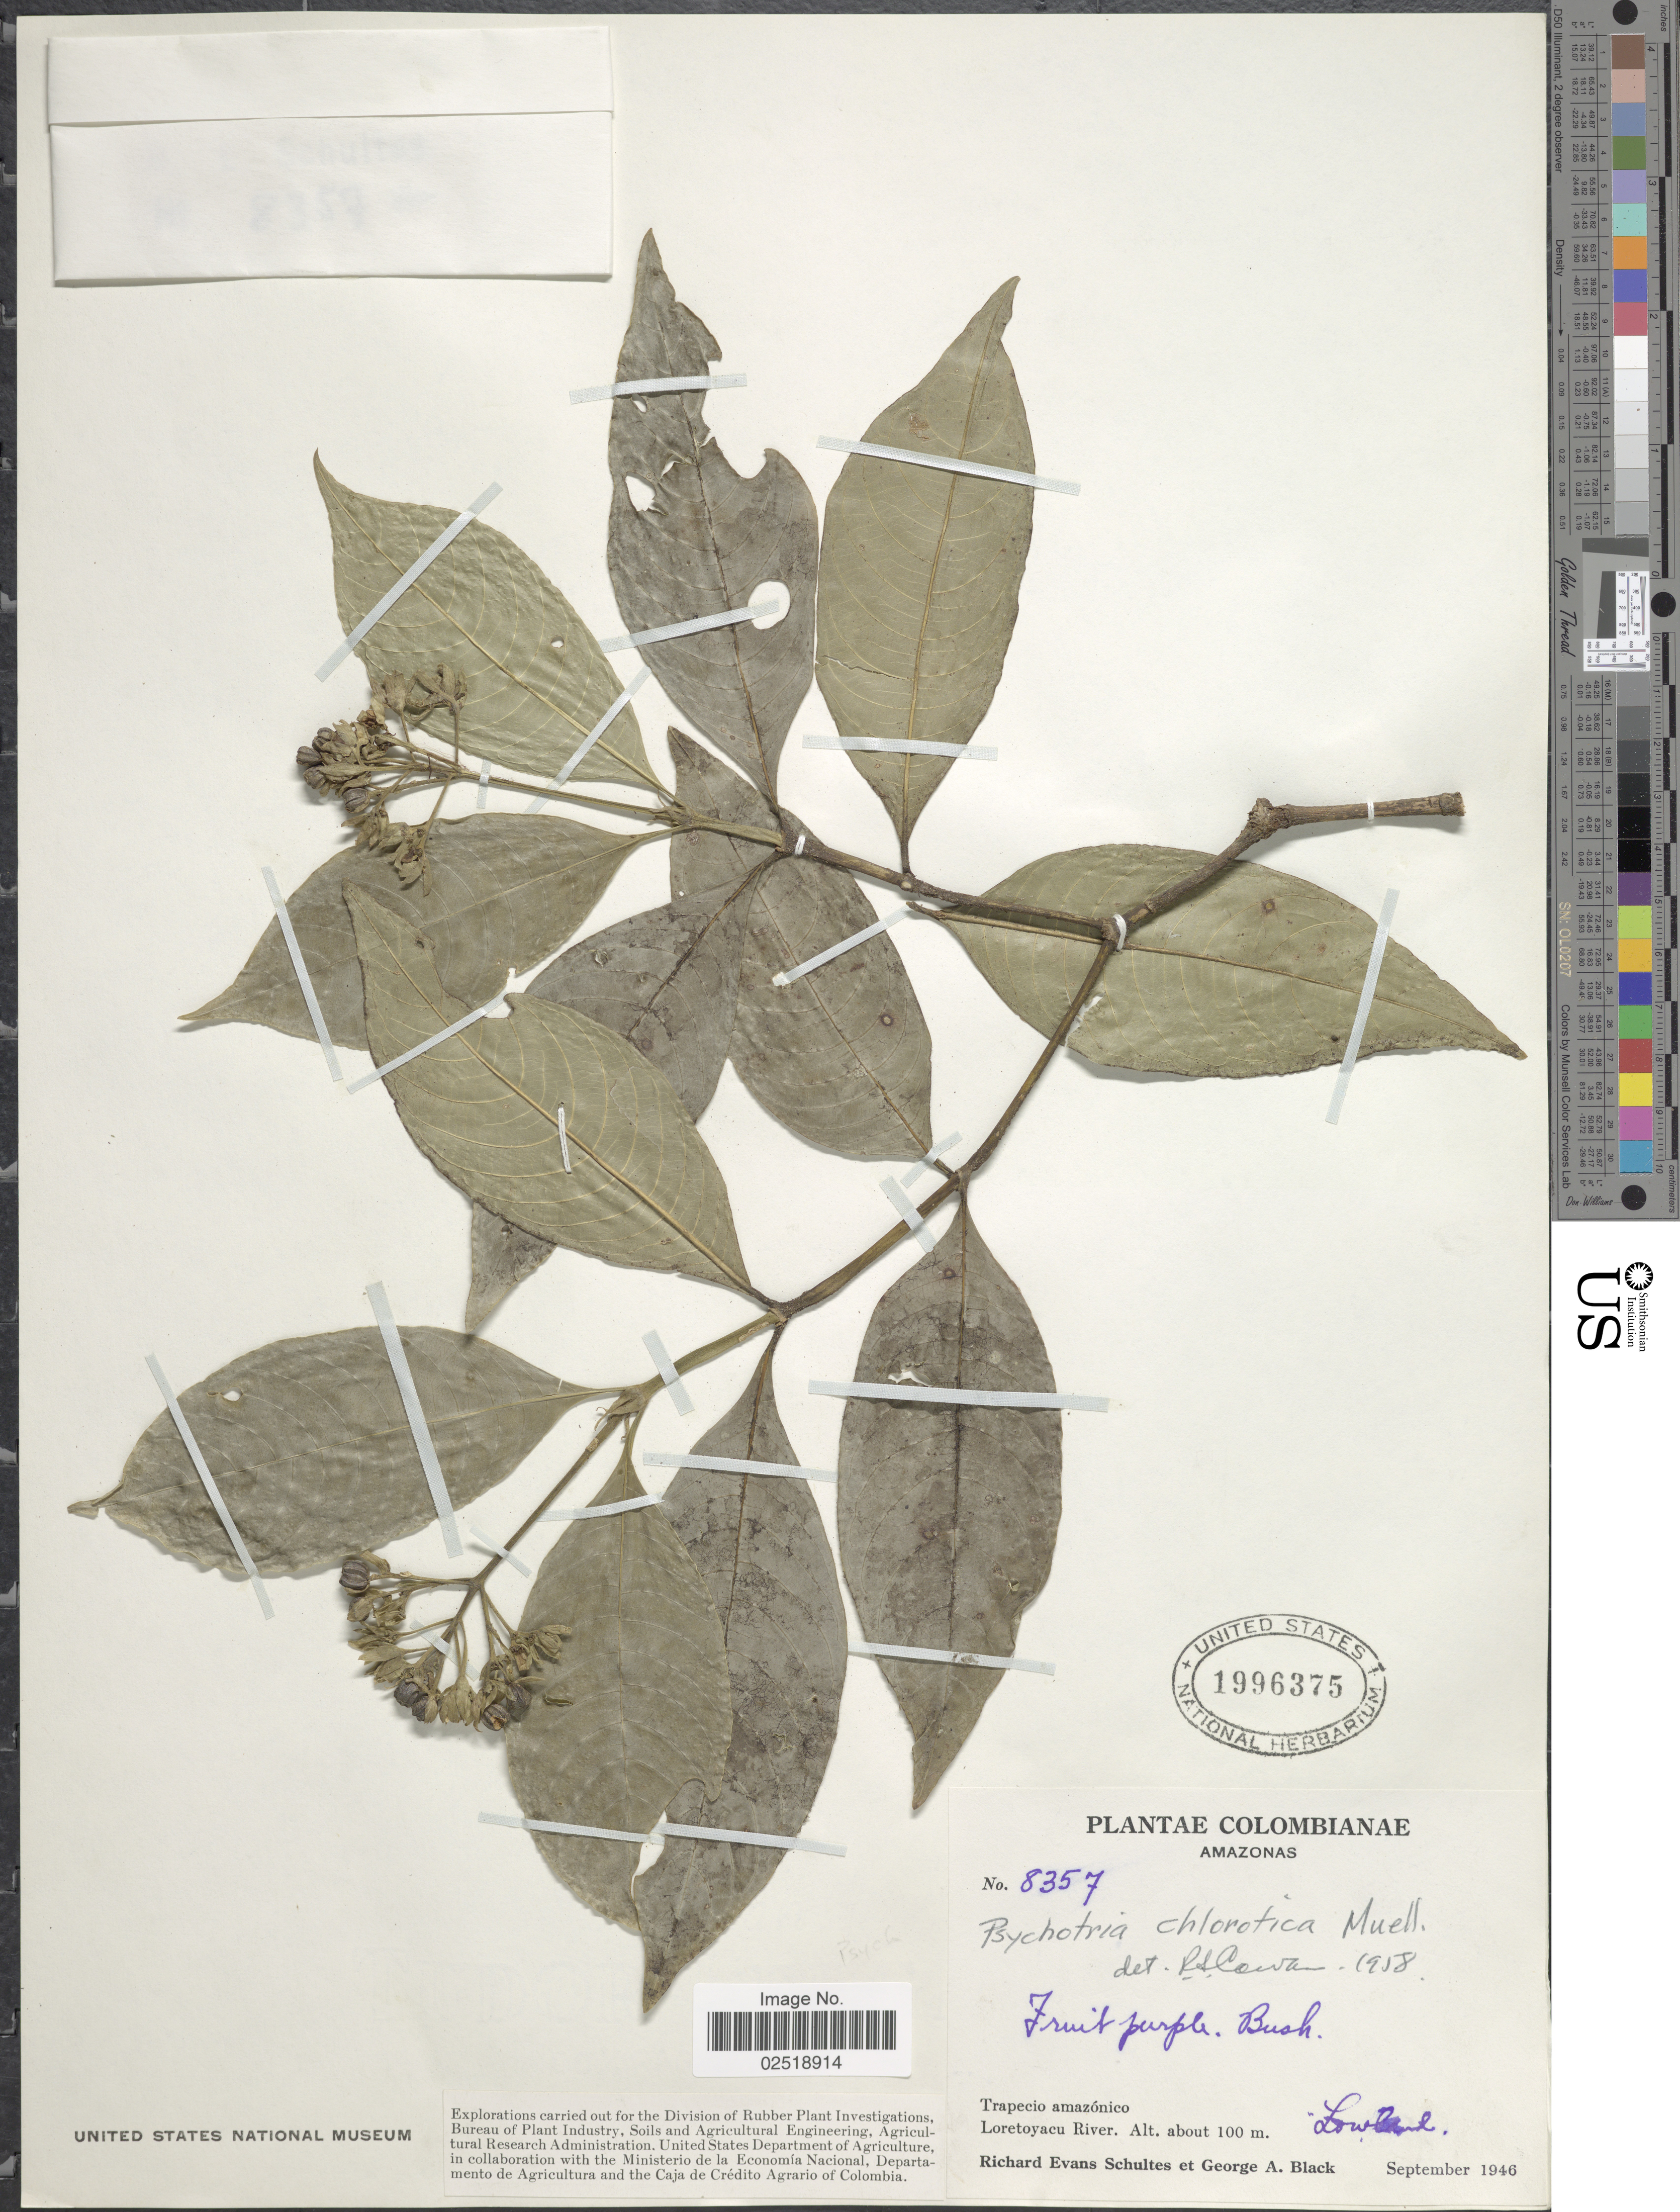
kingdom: Plantae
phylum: Tracheophyta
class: Magnoliopsida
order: Gentianales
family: Rubiaceae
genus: Psychotria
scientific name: Psychotria chlorotica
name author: Müll. Arg.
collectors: R. E. Schultes & G. A. Black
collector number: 8357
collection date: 1946-09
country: Colombia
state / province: Amazônas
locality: Trapecio amazónico, Loretoyacu River, Lowland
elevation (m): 100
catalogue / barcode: US 1996375